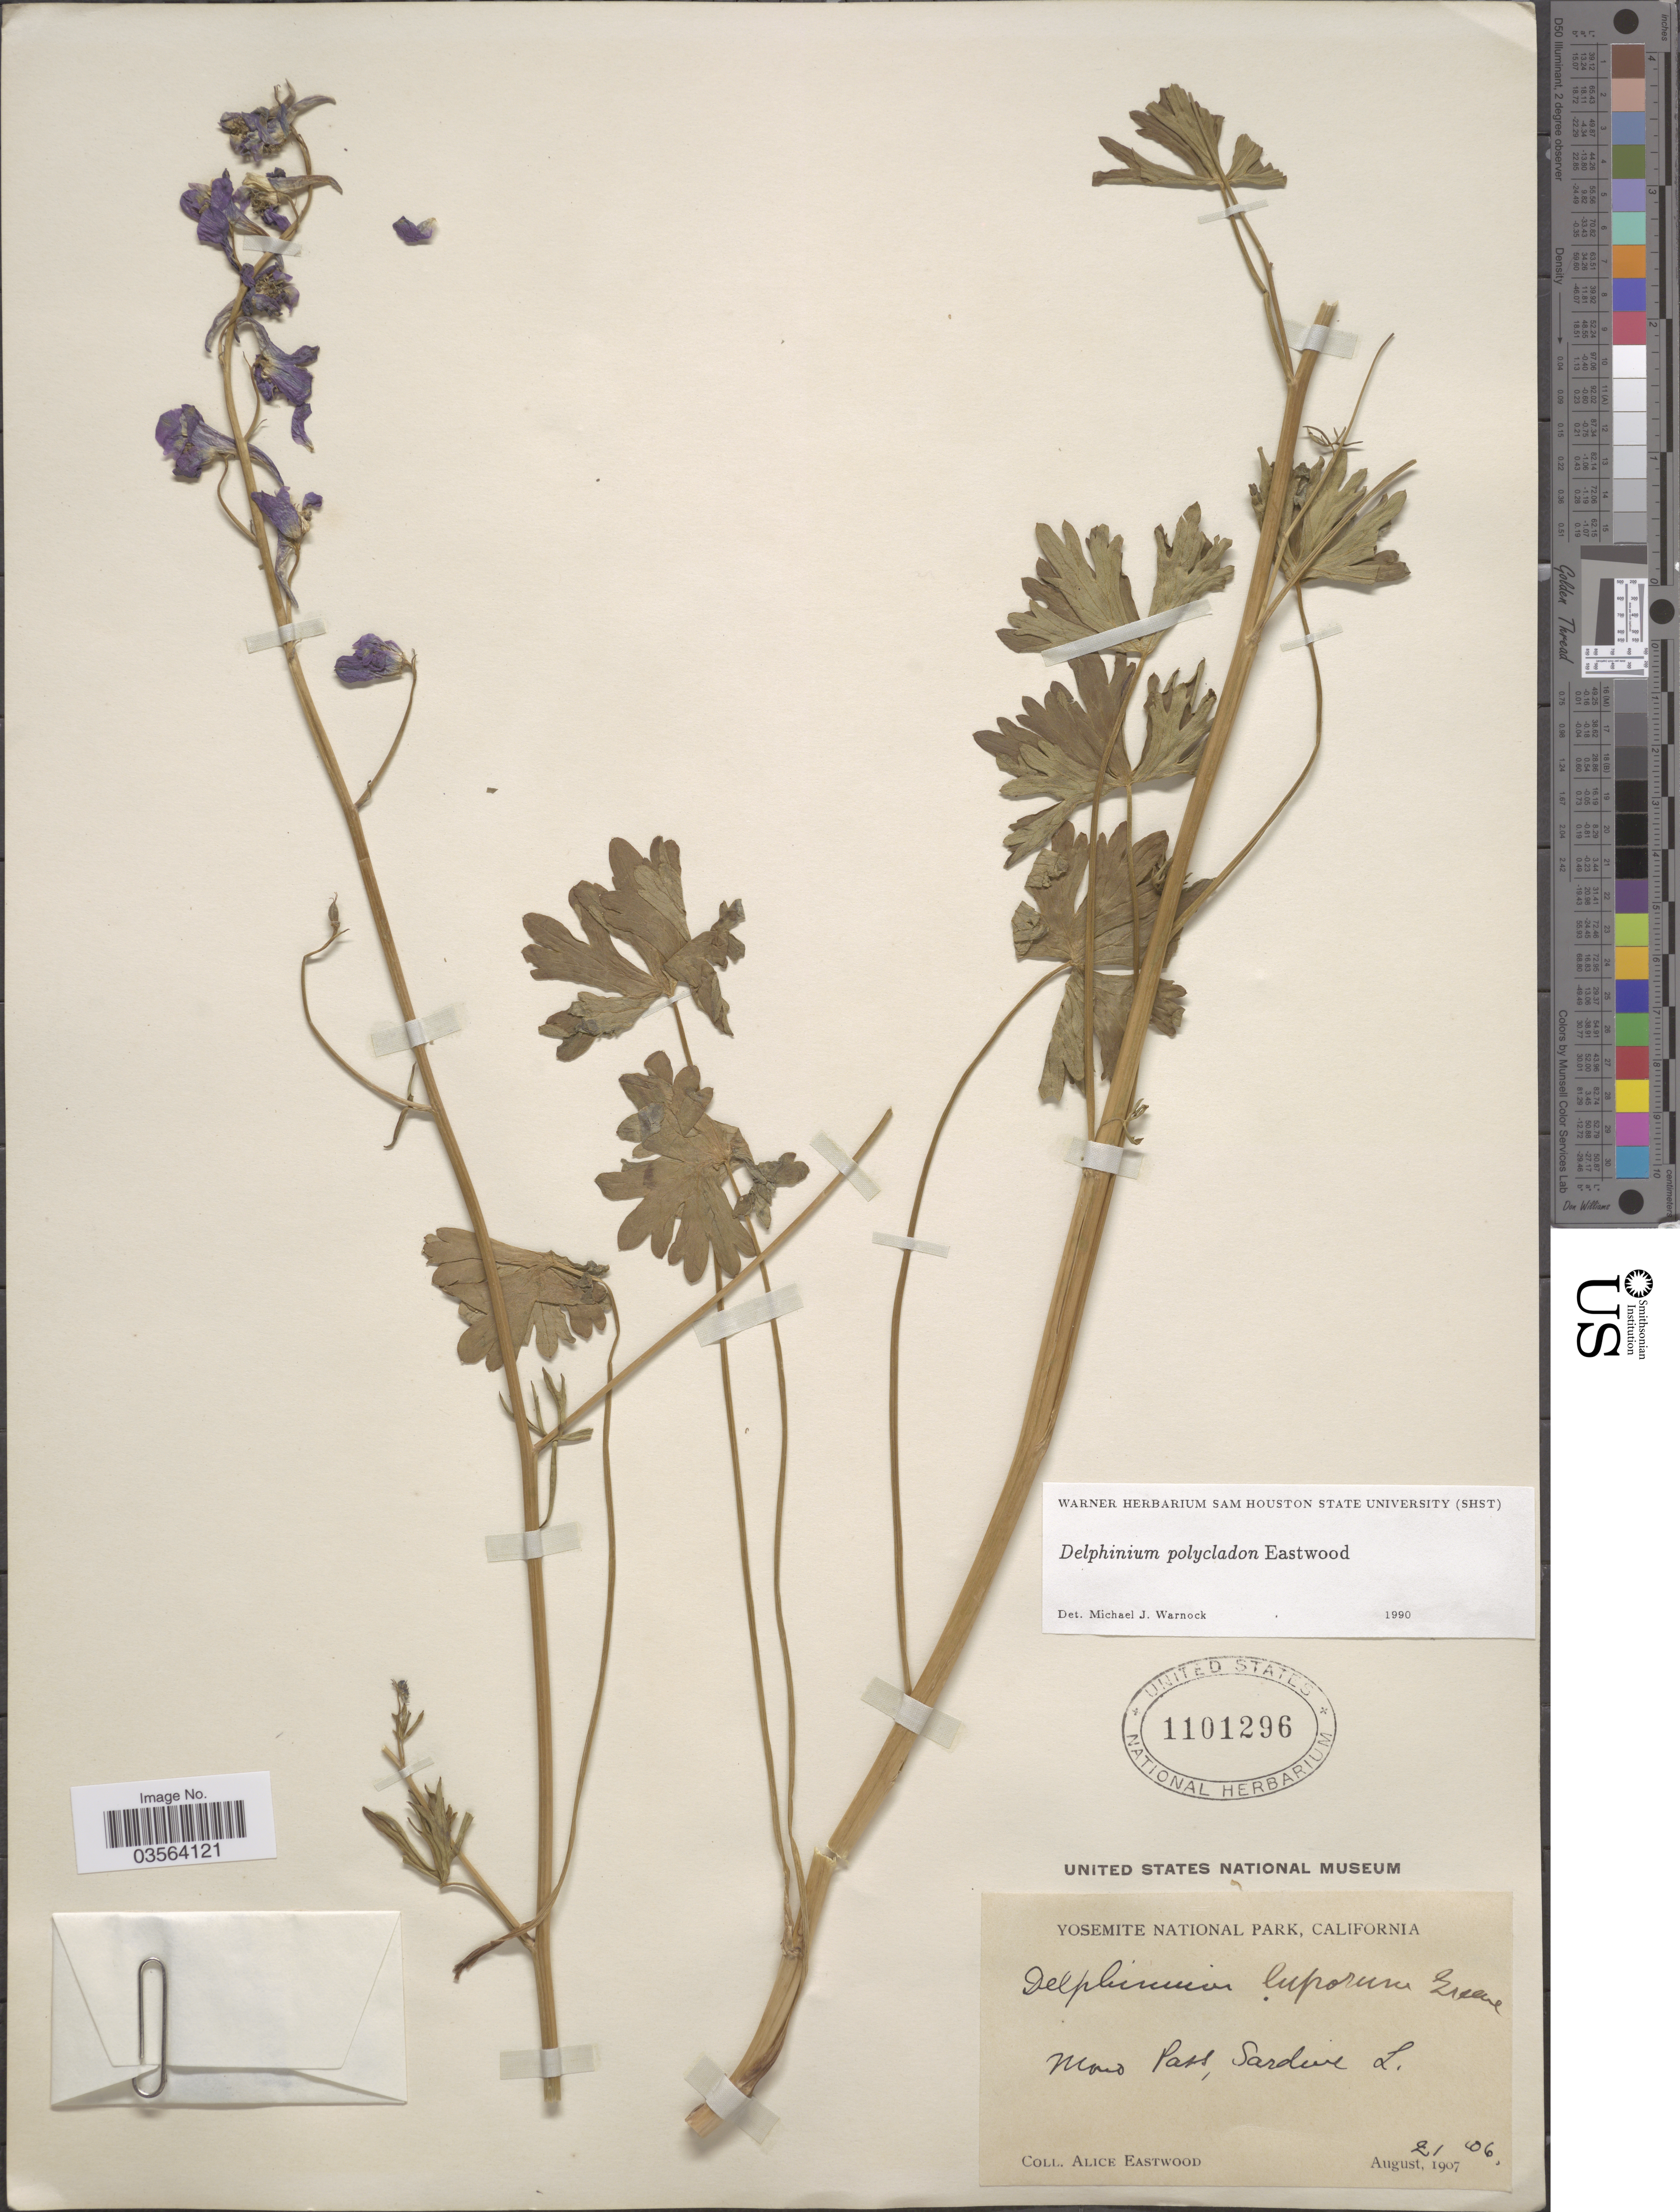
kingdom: Plantae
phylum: Tracheophyta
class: Magnoliopsida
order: Ranunculales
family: Ranunculaceae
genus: Delphinium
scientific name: Delphinium polycladon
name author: Eastw.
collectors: A. Eastwood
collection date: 1907-08-21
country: United States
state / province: California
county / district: Mariposa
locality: Yosemite National Park. Mono Pass, Sardine L.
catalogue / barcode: US 1101296